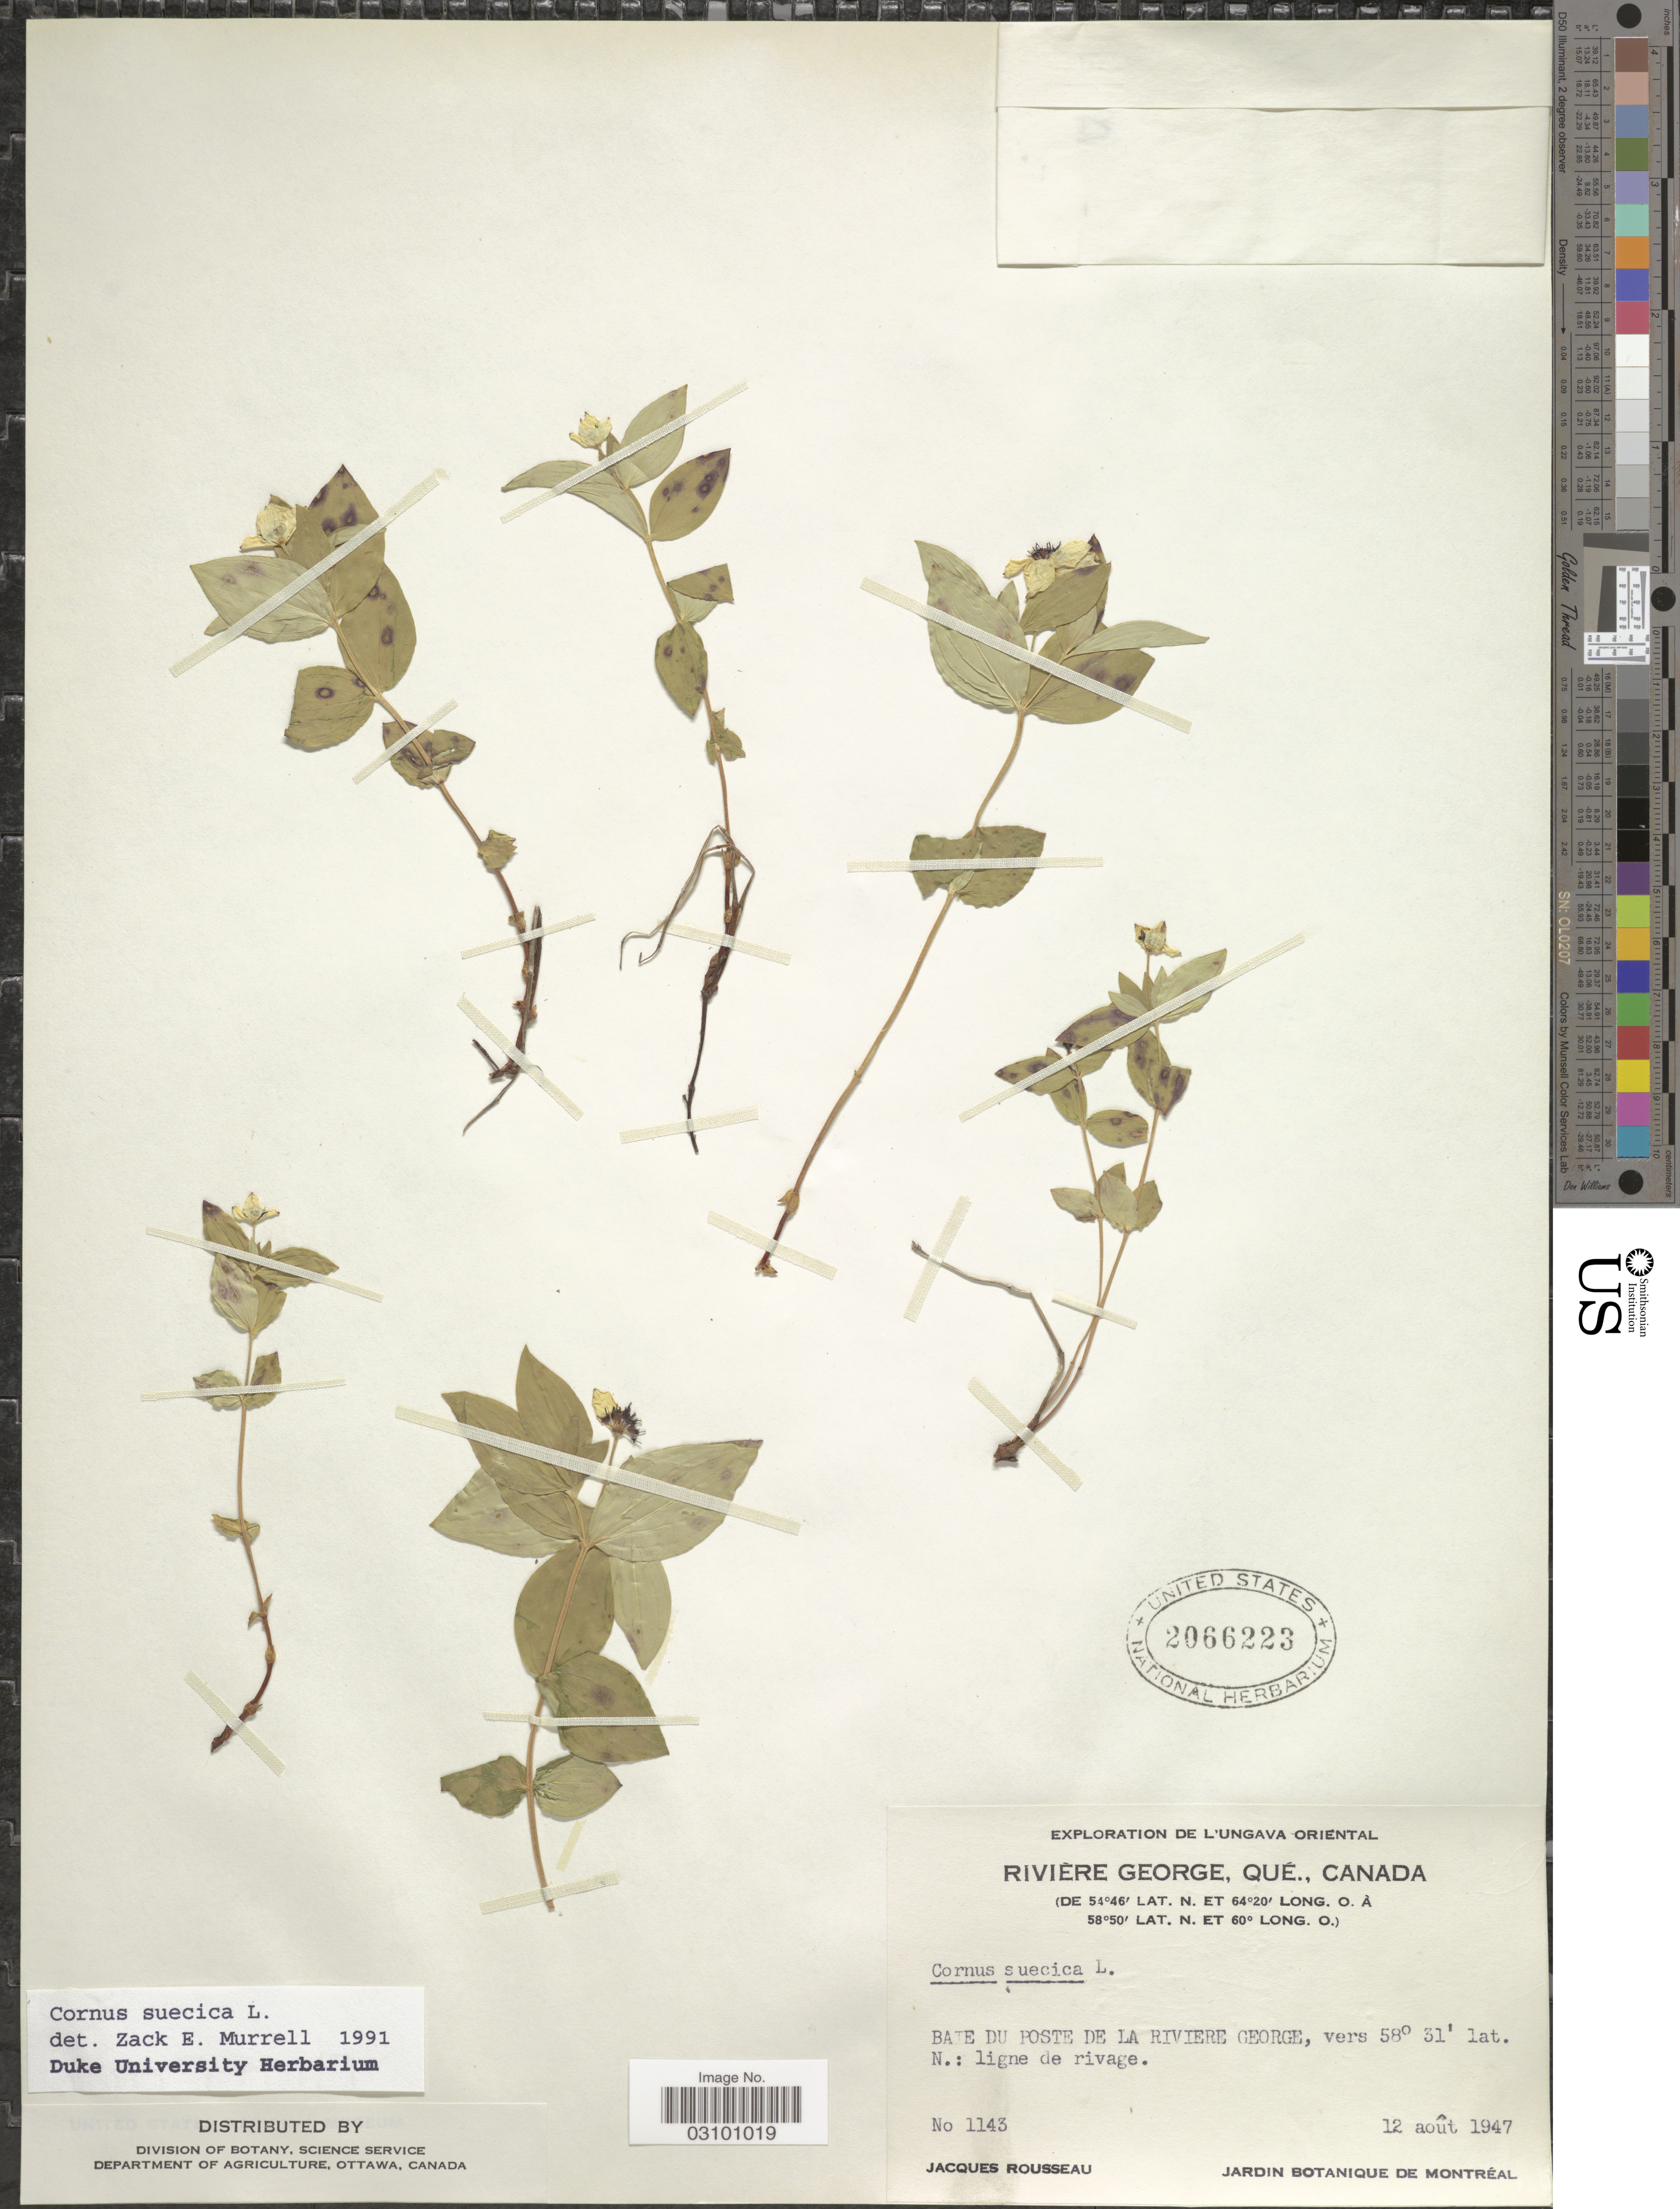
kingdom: Plantae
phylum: Tracheophyta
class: Magnoliopsida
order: Cornales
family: Cornaceae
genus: Cornus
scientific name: Cornus suecica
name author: L.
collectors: J. Rousseau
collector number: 1143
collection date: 1947-08-12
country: Canada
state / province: Quebec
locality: De L'Ungava Oriental. Rivière George, Qué. Bate du Poste de la Riviere George, N.: ligne de rivage.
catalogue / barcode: US 2066223